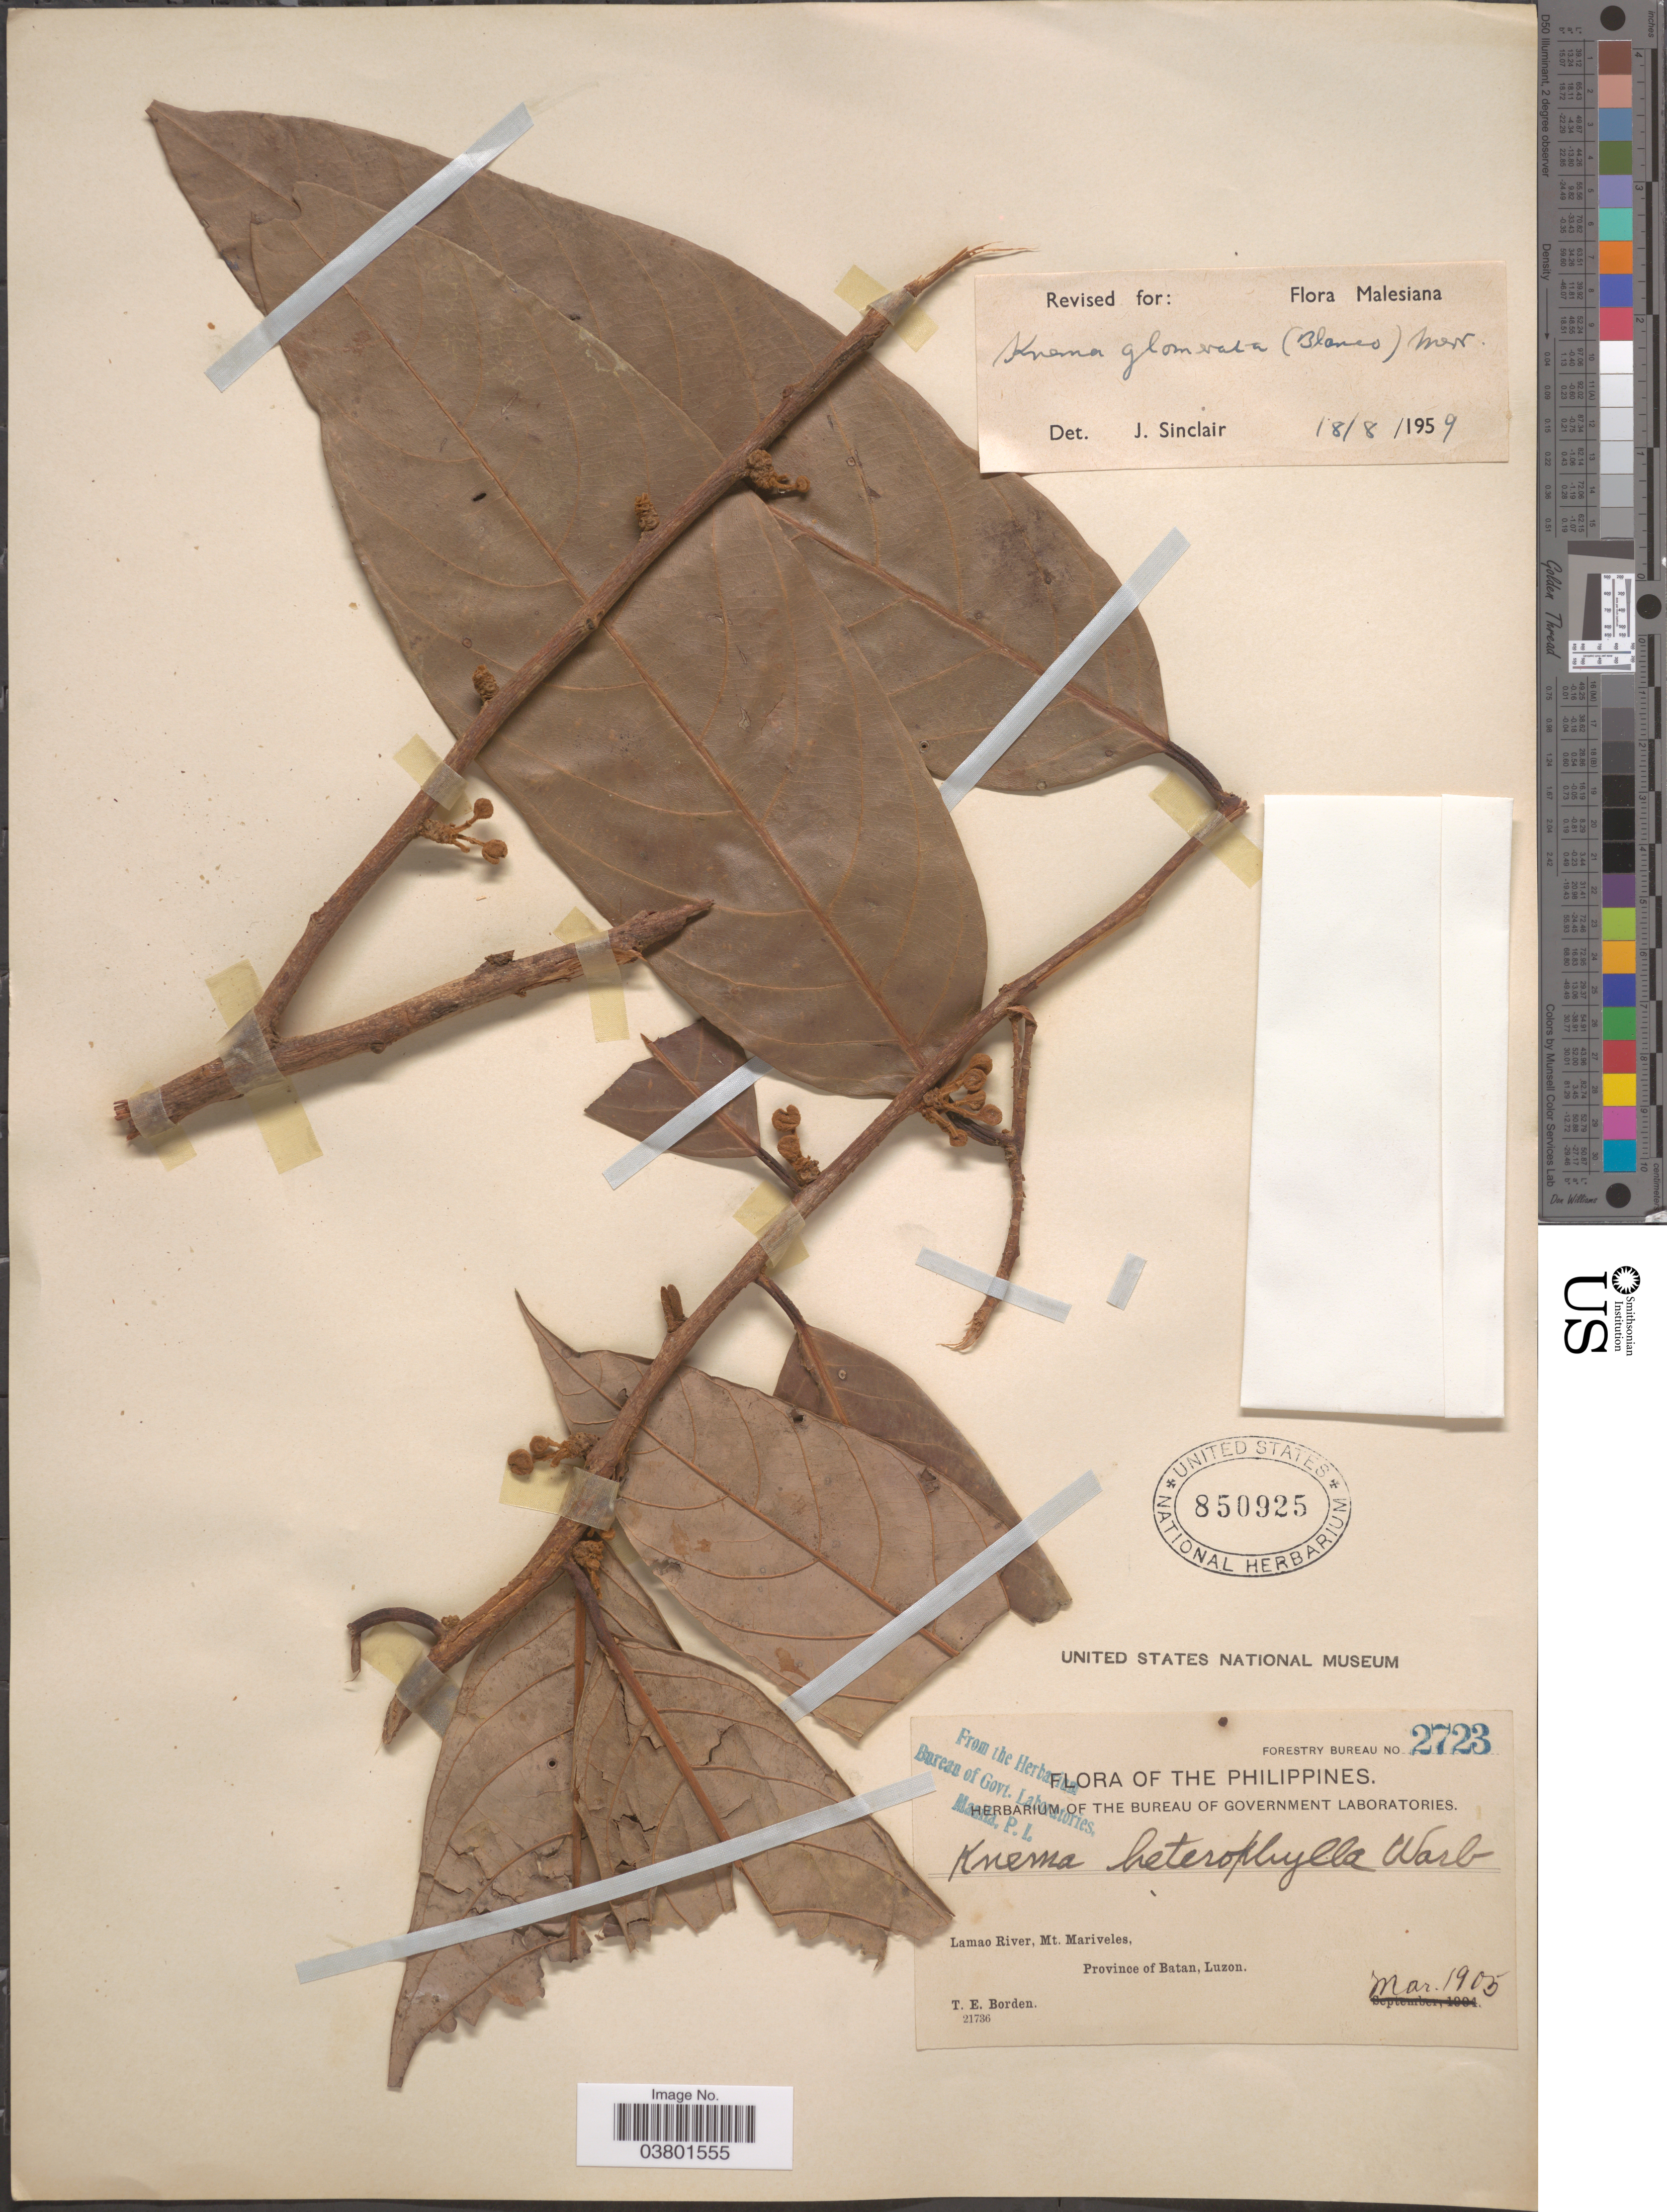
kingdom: Plantae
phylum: Tracheophyta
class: Magnoliopsida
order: Magnoliales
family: Myristicaceae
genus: Knema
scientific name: Knema glomerata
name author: (Blanco) Merr.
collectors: T. E. Borden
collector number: Forestry Bureau 2723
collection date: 1905-03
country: Philippines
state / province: Cagayan Valley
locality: Lamao River, Mt. Mariveles. Province of Batan, Luzon.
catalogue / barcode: US 850925